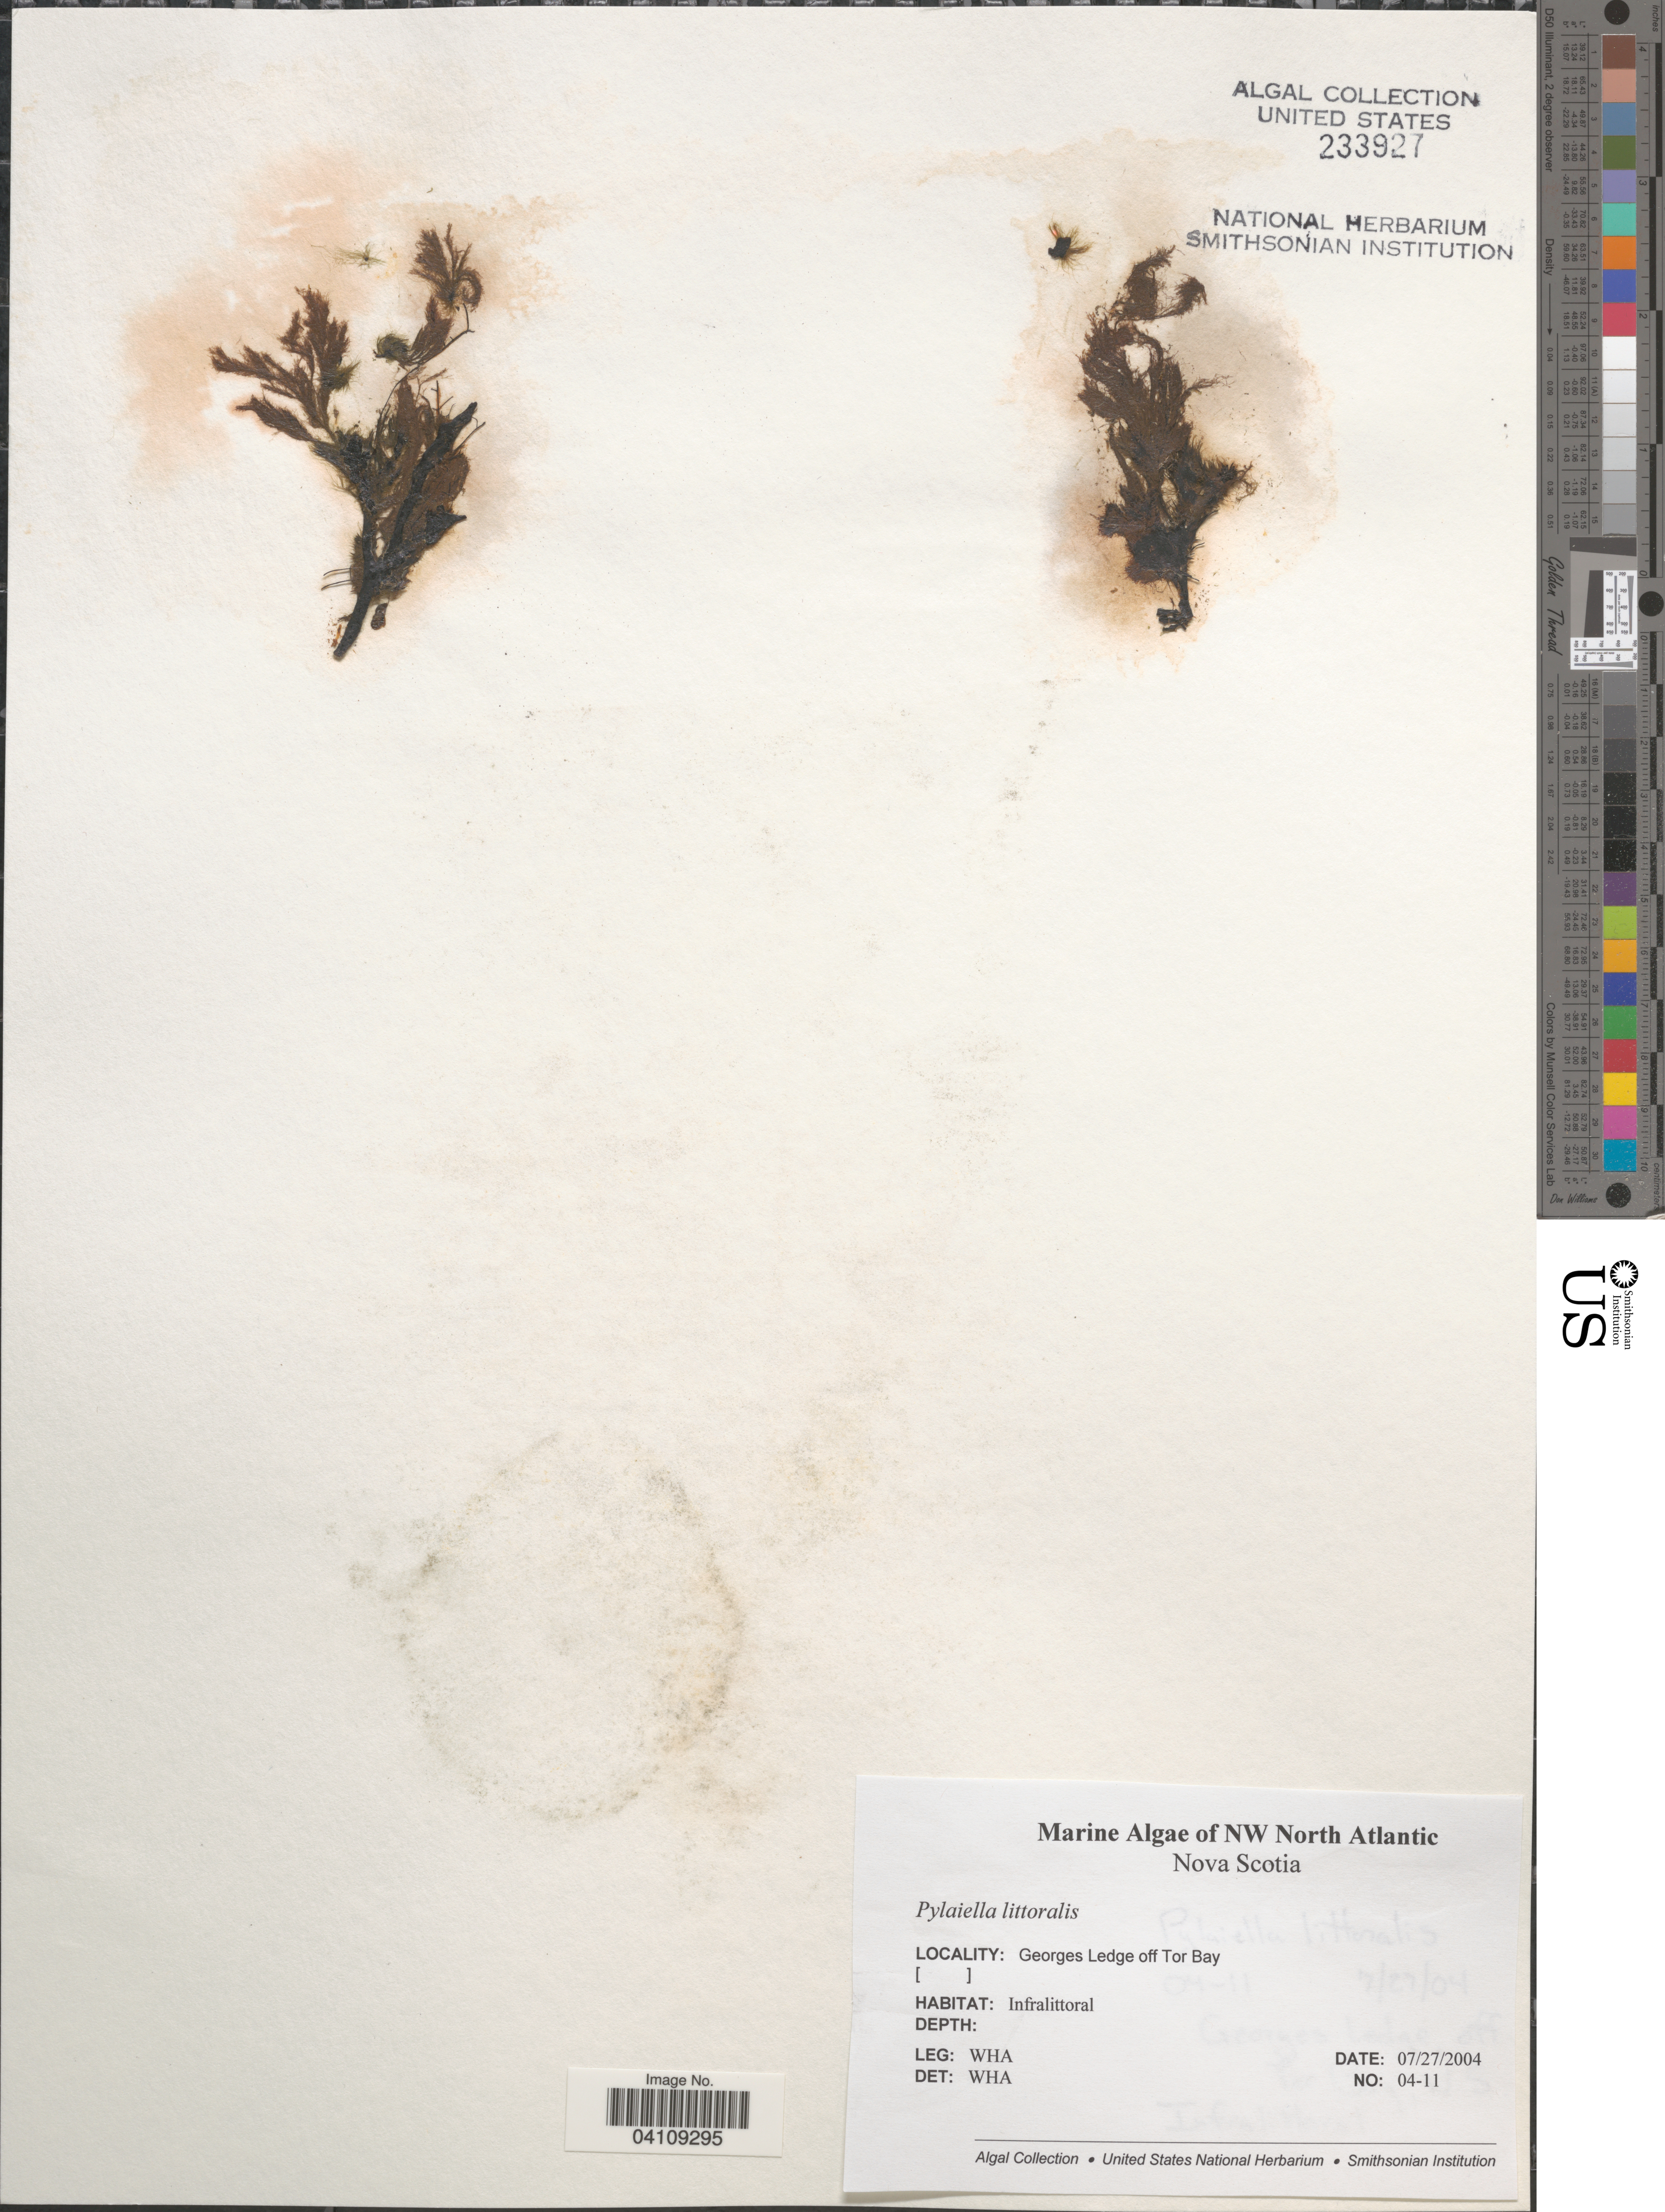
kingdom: Chromista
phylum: Ochrophyta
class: Phaeophyceae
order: Ectocarpales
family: Acinetosporaceae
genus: Pylaiella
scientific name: Pylaiella littoralis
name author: (L.) Kjellman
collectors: W. H. Adey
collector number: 04-11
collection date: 2004-07-27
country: Canada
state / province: Nova Scotia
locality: NW North Atlantic. Georges Ledge off Tor Bay.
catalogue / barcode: US 233927